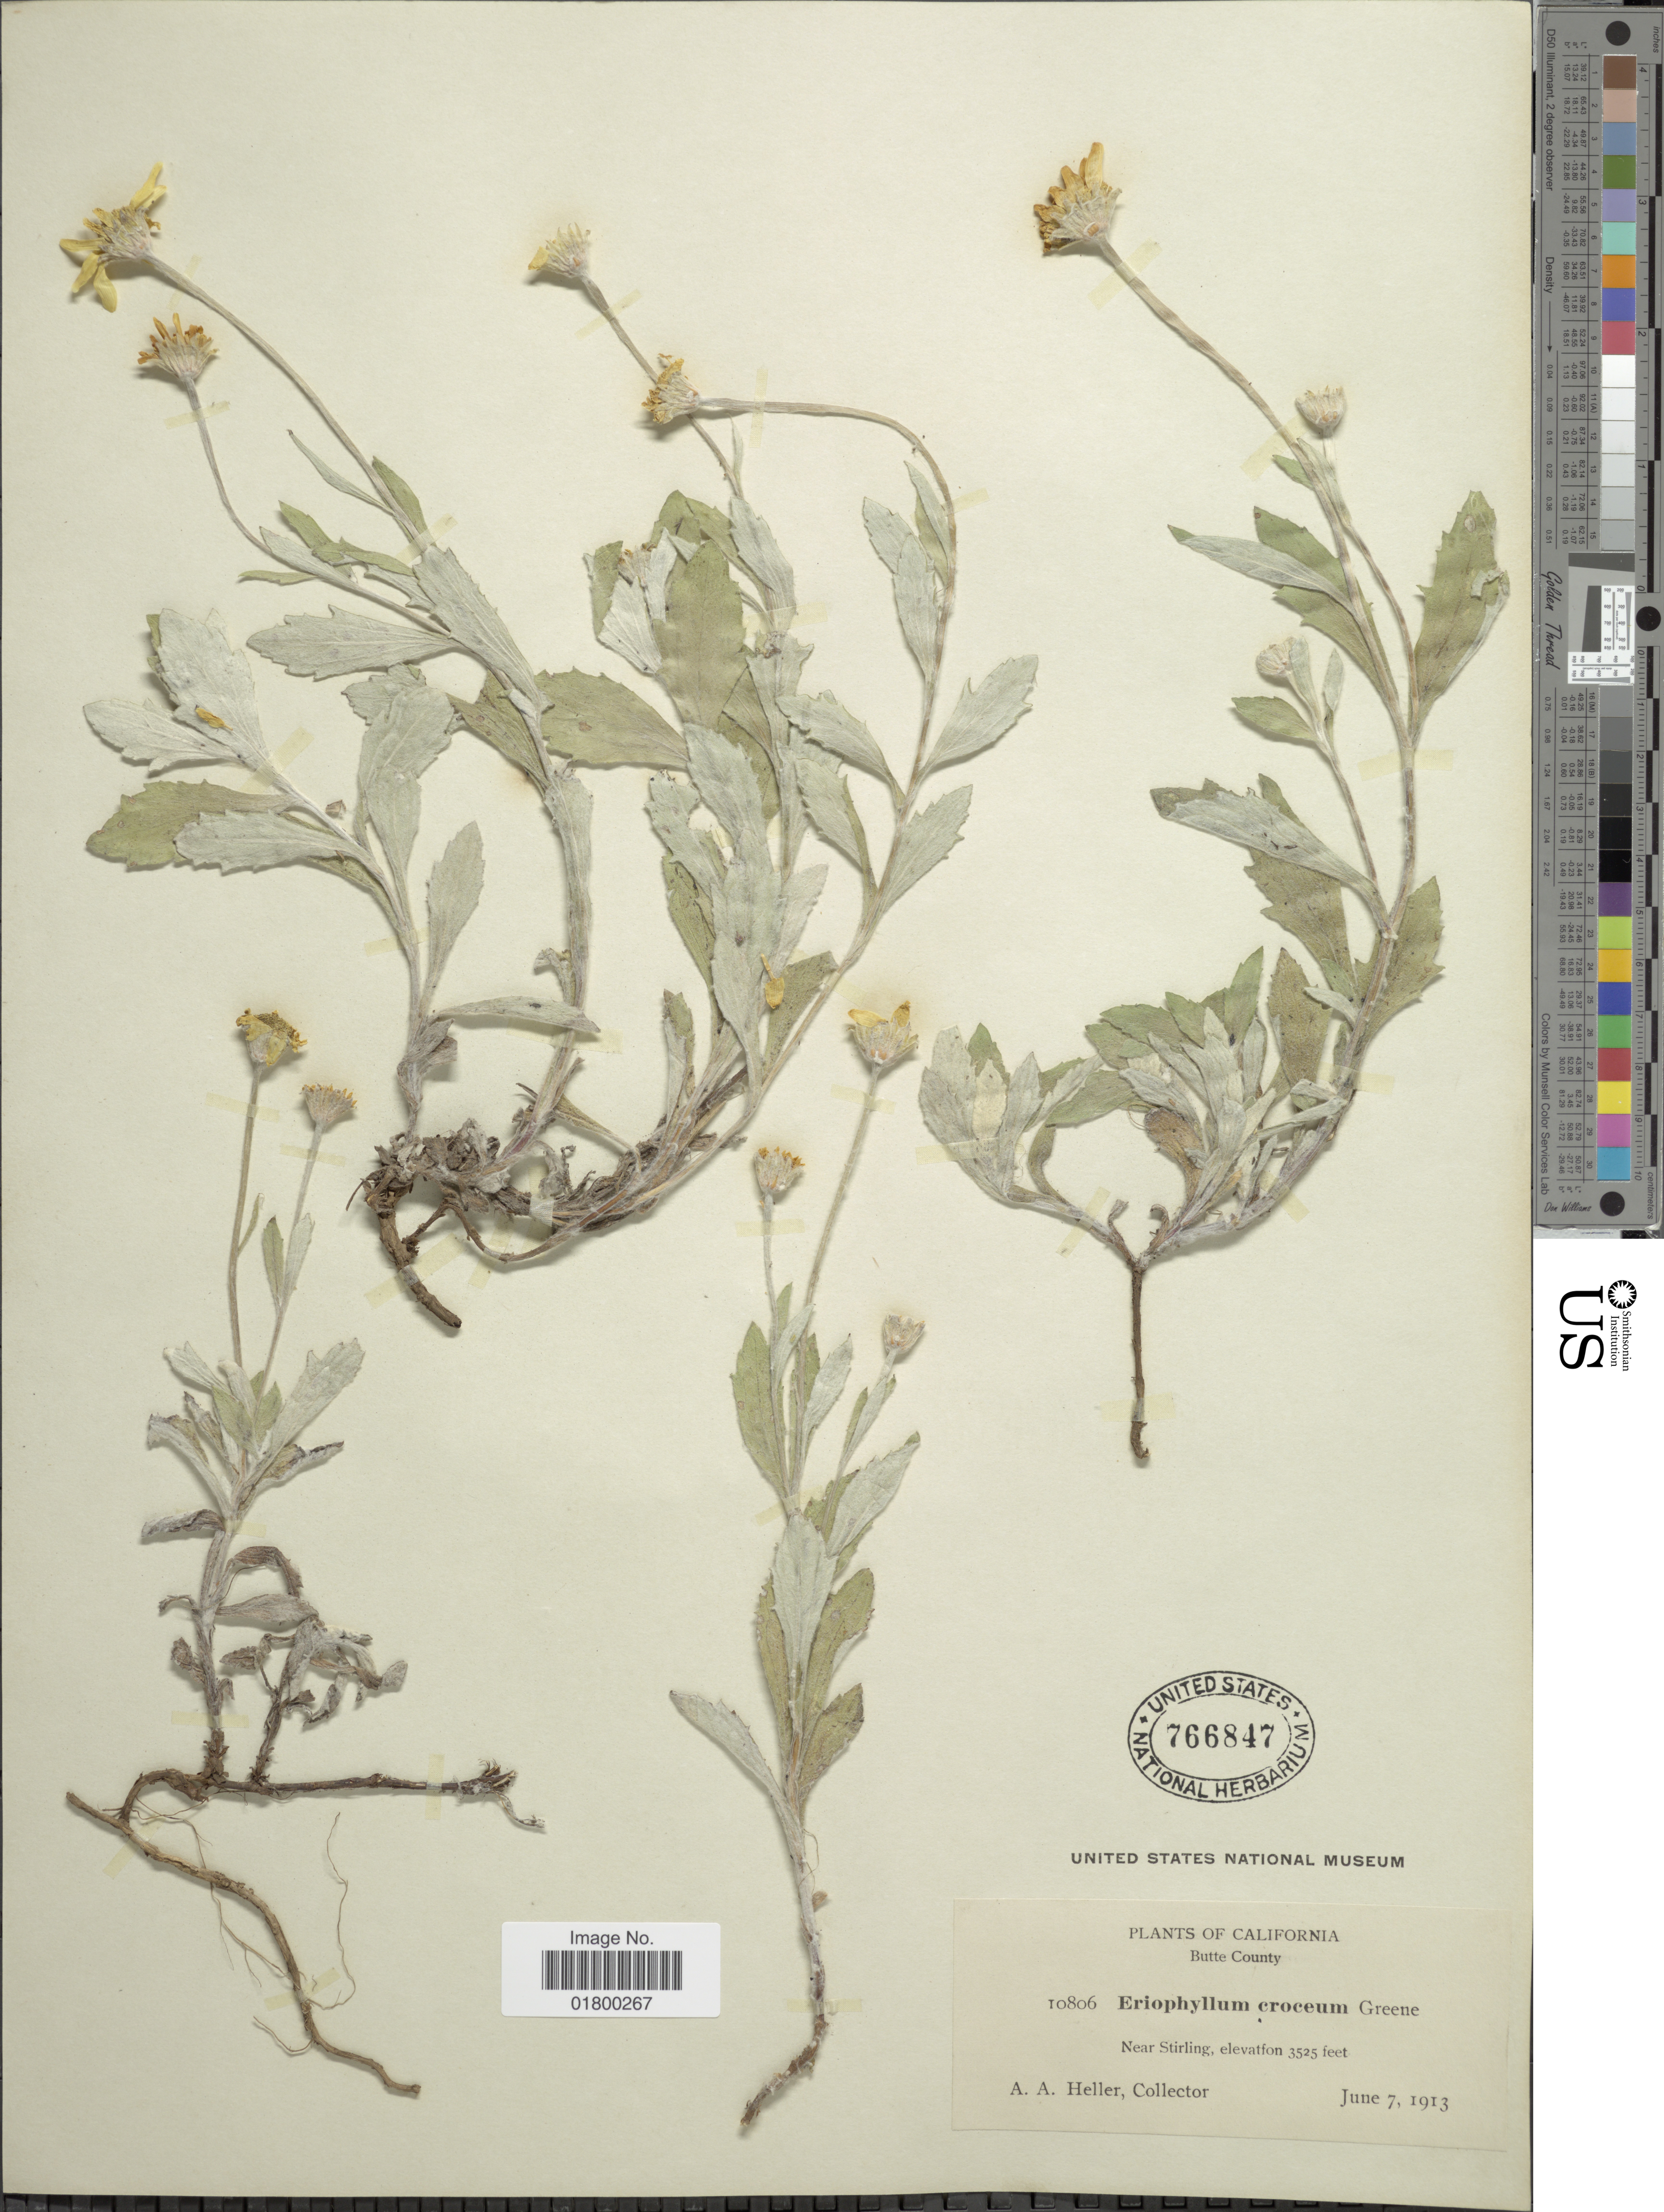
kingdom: Plantae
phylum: Tracheophyta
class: Magnoliopsida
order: Asterales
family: Asteraceae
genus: Eriophyllum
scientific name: Eriophyllum lanatum var. croceum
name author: (Greene) Jeps.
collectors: A. A. Heller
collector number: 10806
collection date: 1913-06-07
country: United States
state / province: California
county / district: Butte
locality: Butte County, Near Stirling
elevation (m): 1074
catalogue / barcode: US 766847